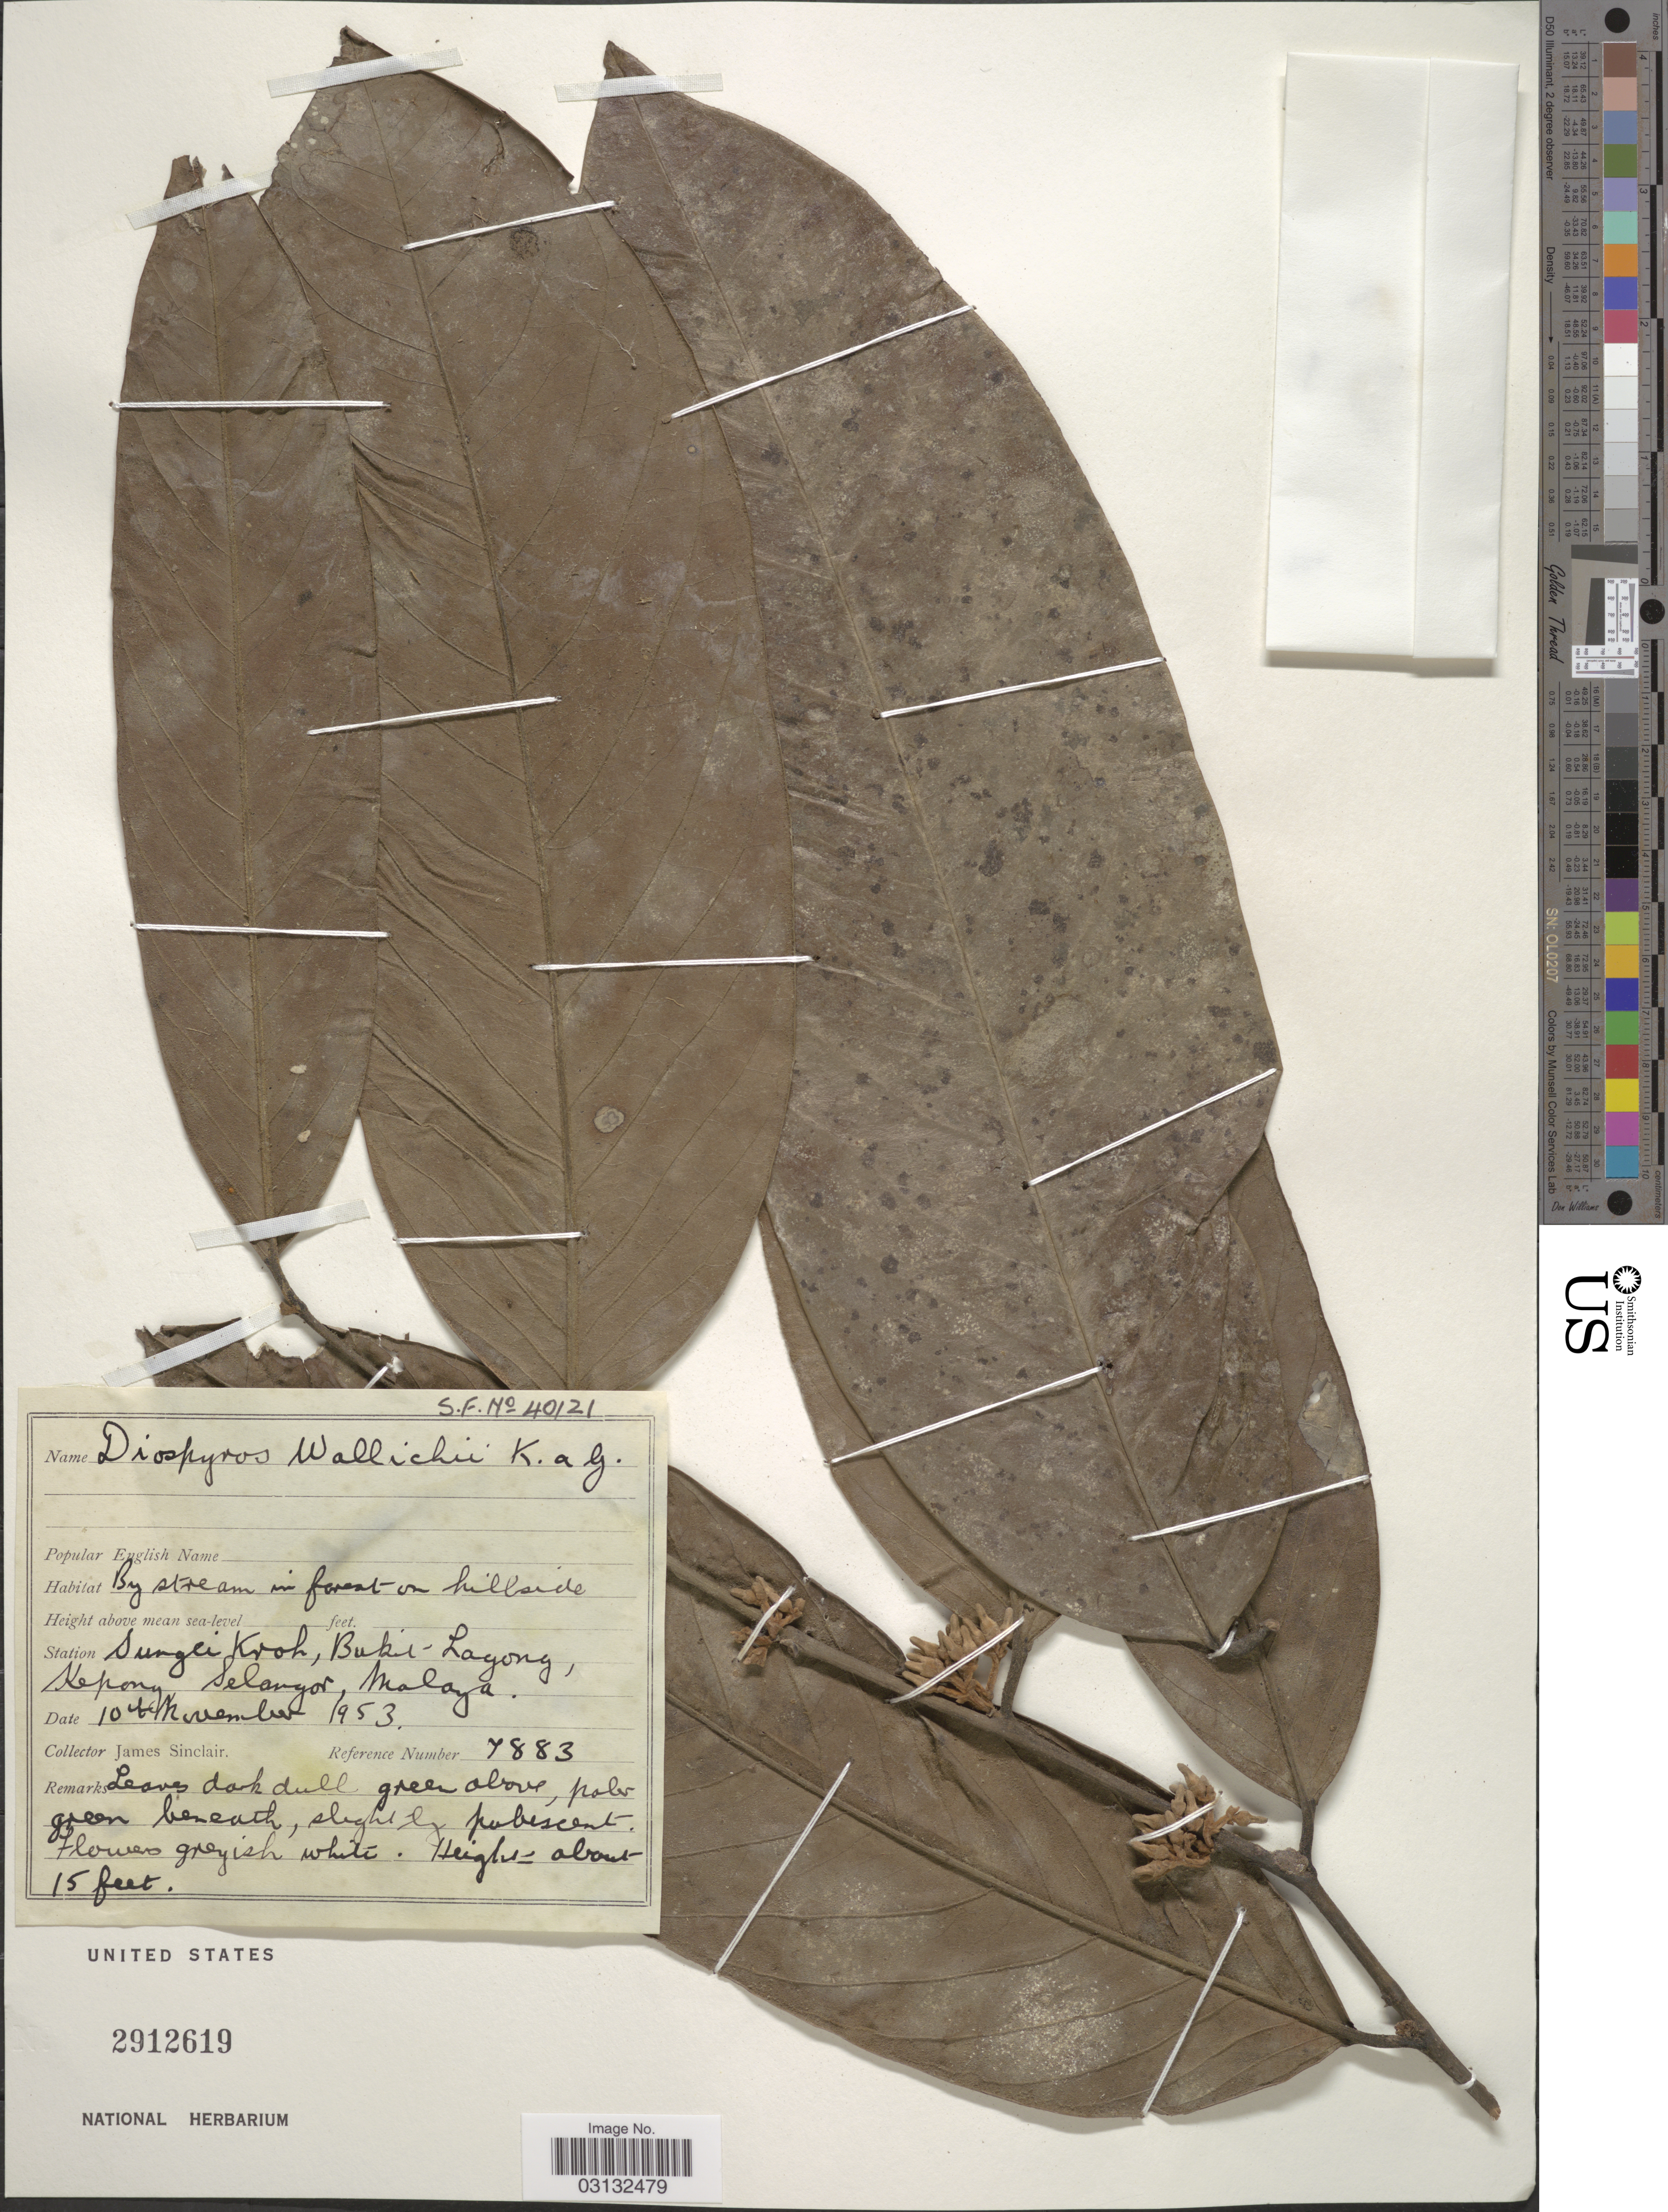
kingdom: Plantae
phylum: Tracheophyta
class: Magnoliopsida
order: Ericales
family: Ebenaceae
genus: Diospyros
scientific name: Diospyros wallichii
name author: King & Gamble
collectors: J. Sinclair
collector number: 7883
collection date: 1953-11-10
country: Malaysia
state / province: Selangor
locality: Sungei Kroh, Bukit Lagong, Kepong, Malaya.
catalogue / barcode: US 2912619